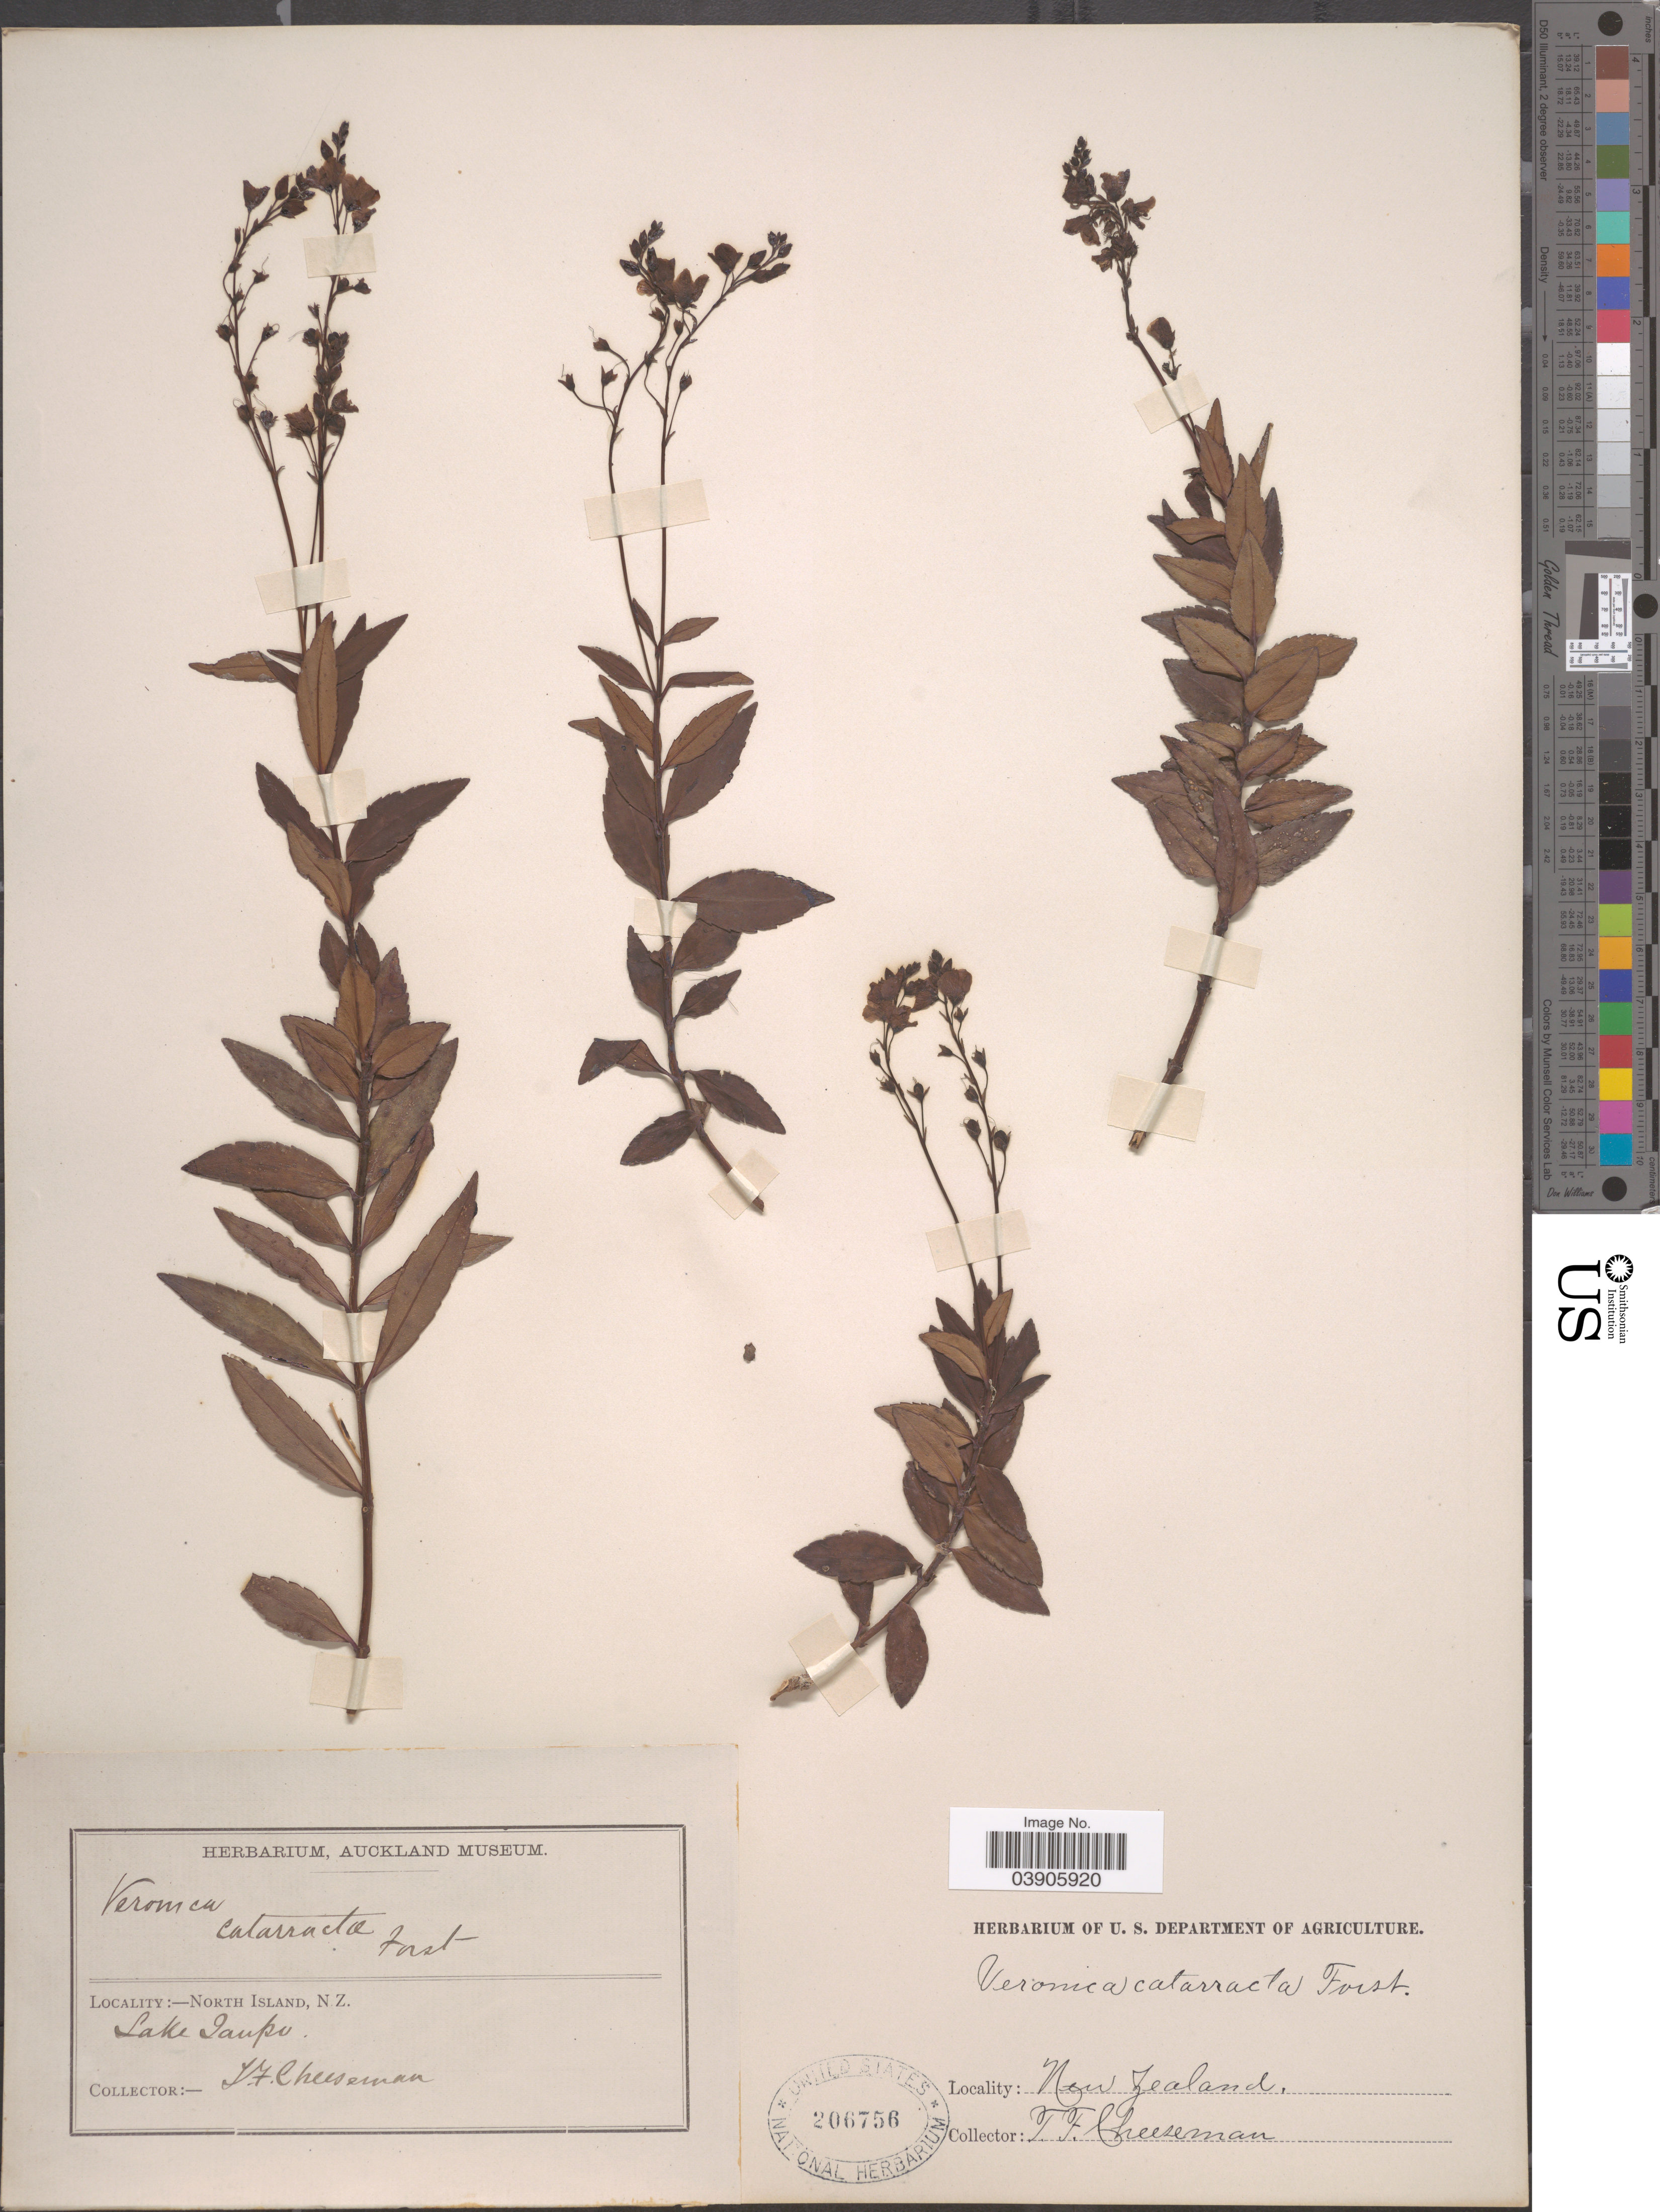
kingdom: Plantae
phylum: Tracheophyta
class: Magnoliopsida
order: Lamiales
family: Plantaginaceae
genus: Hebe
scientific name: Hebe catarractae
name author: (G. Forst.) A. Wall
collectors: T. F. Cheeseman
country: New Zealand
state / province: Auckland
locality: North Island. Lake Taupo.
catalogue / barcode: US 206756